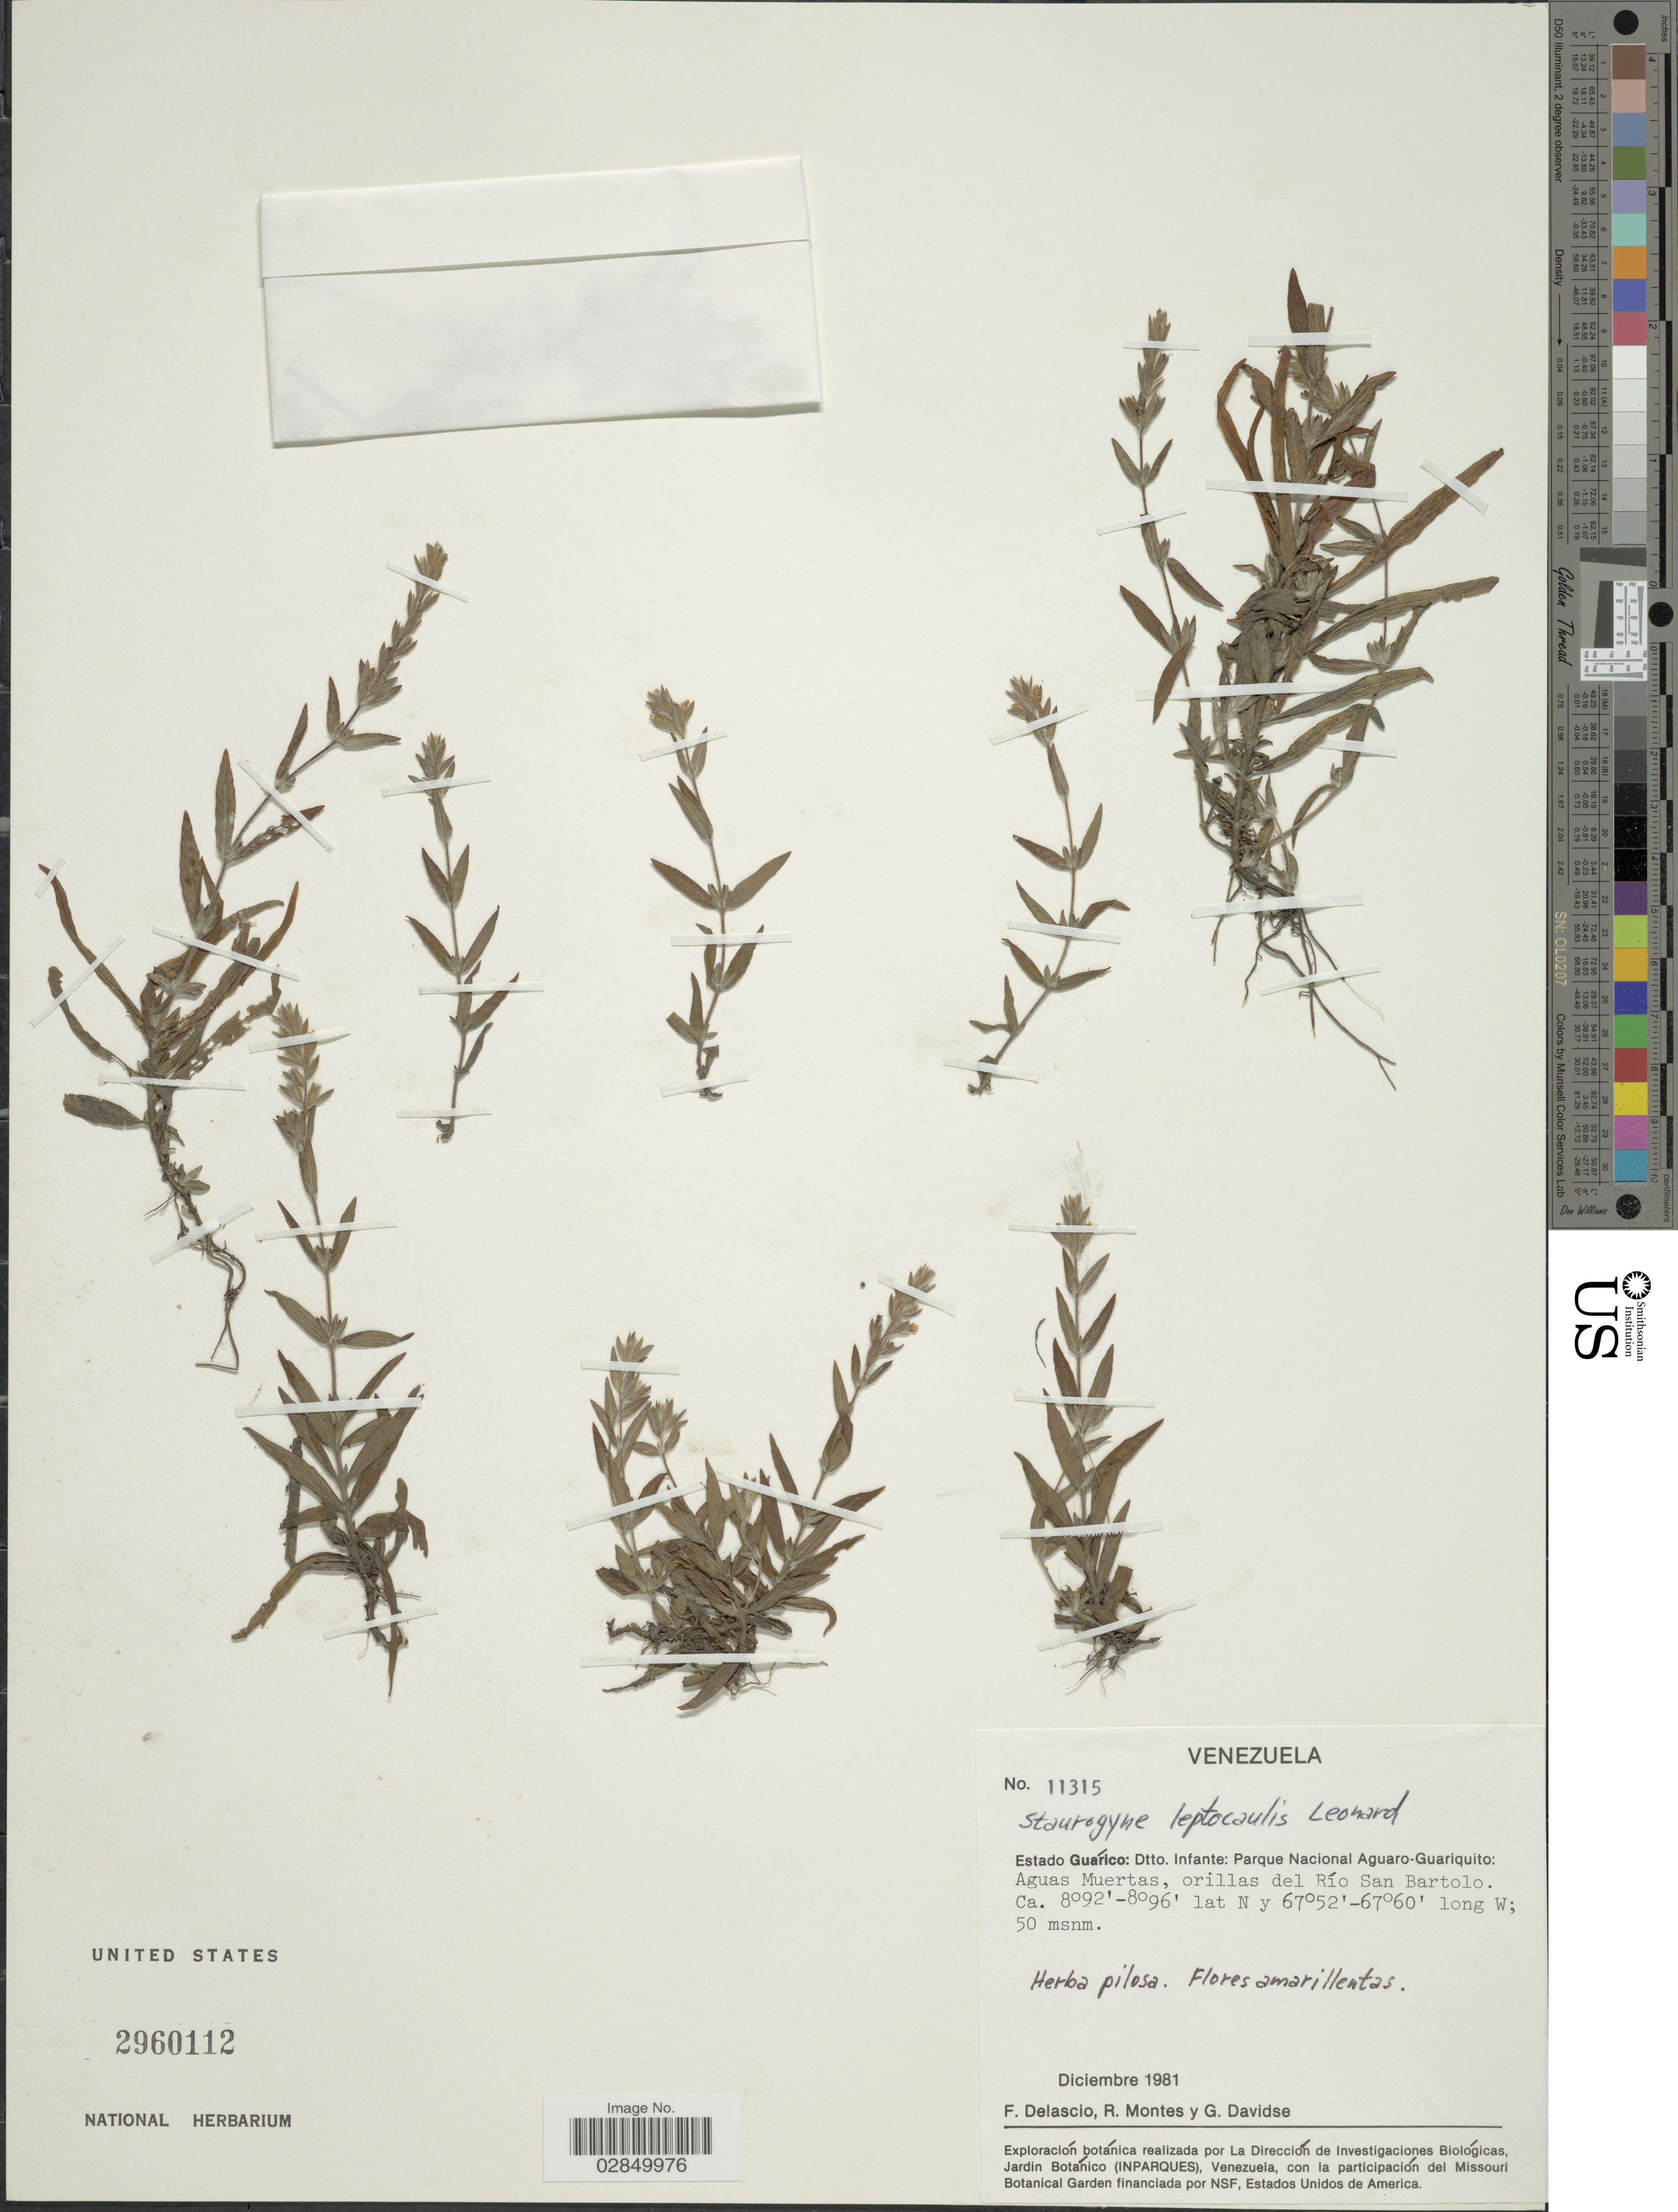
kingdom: Plantae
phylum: Tracheophyta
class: Magnoliopsida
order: Lamiales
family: Acanthaceae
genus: Staurogyne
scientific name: Staurogyne leptocaulis Leonard, nom. illeg.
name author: Leonard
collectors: F. Delascio C., R. Montes & G. Davidse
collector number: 11315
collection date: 1981-12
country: Venezuela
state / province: Guarico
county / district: Leonardo Infante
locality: Dtto. Infante: Parque Nacional Aguaro-Guariquito: Aguas Muertas, orillas del Río San Bartolo.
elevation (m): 50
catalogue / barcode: US 2960112